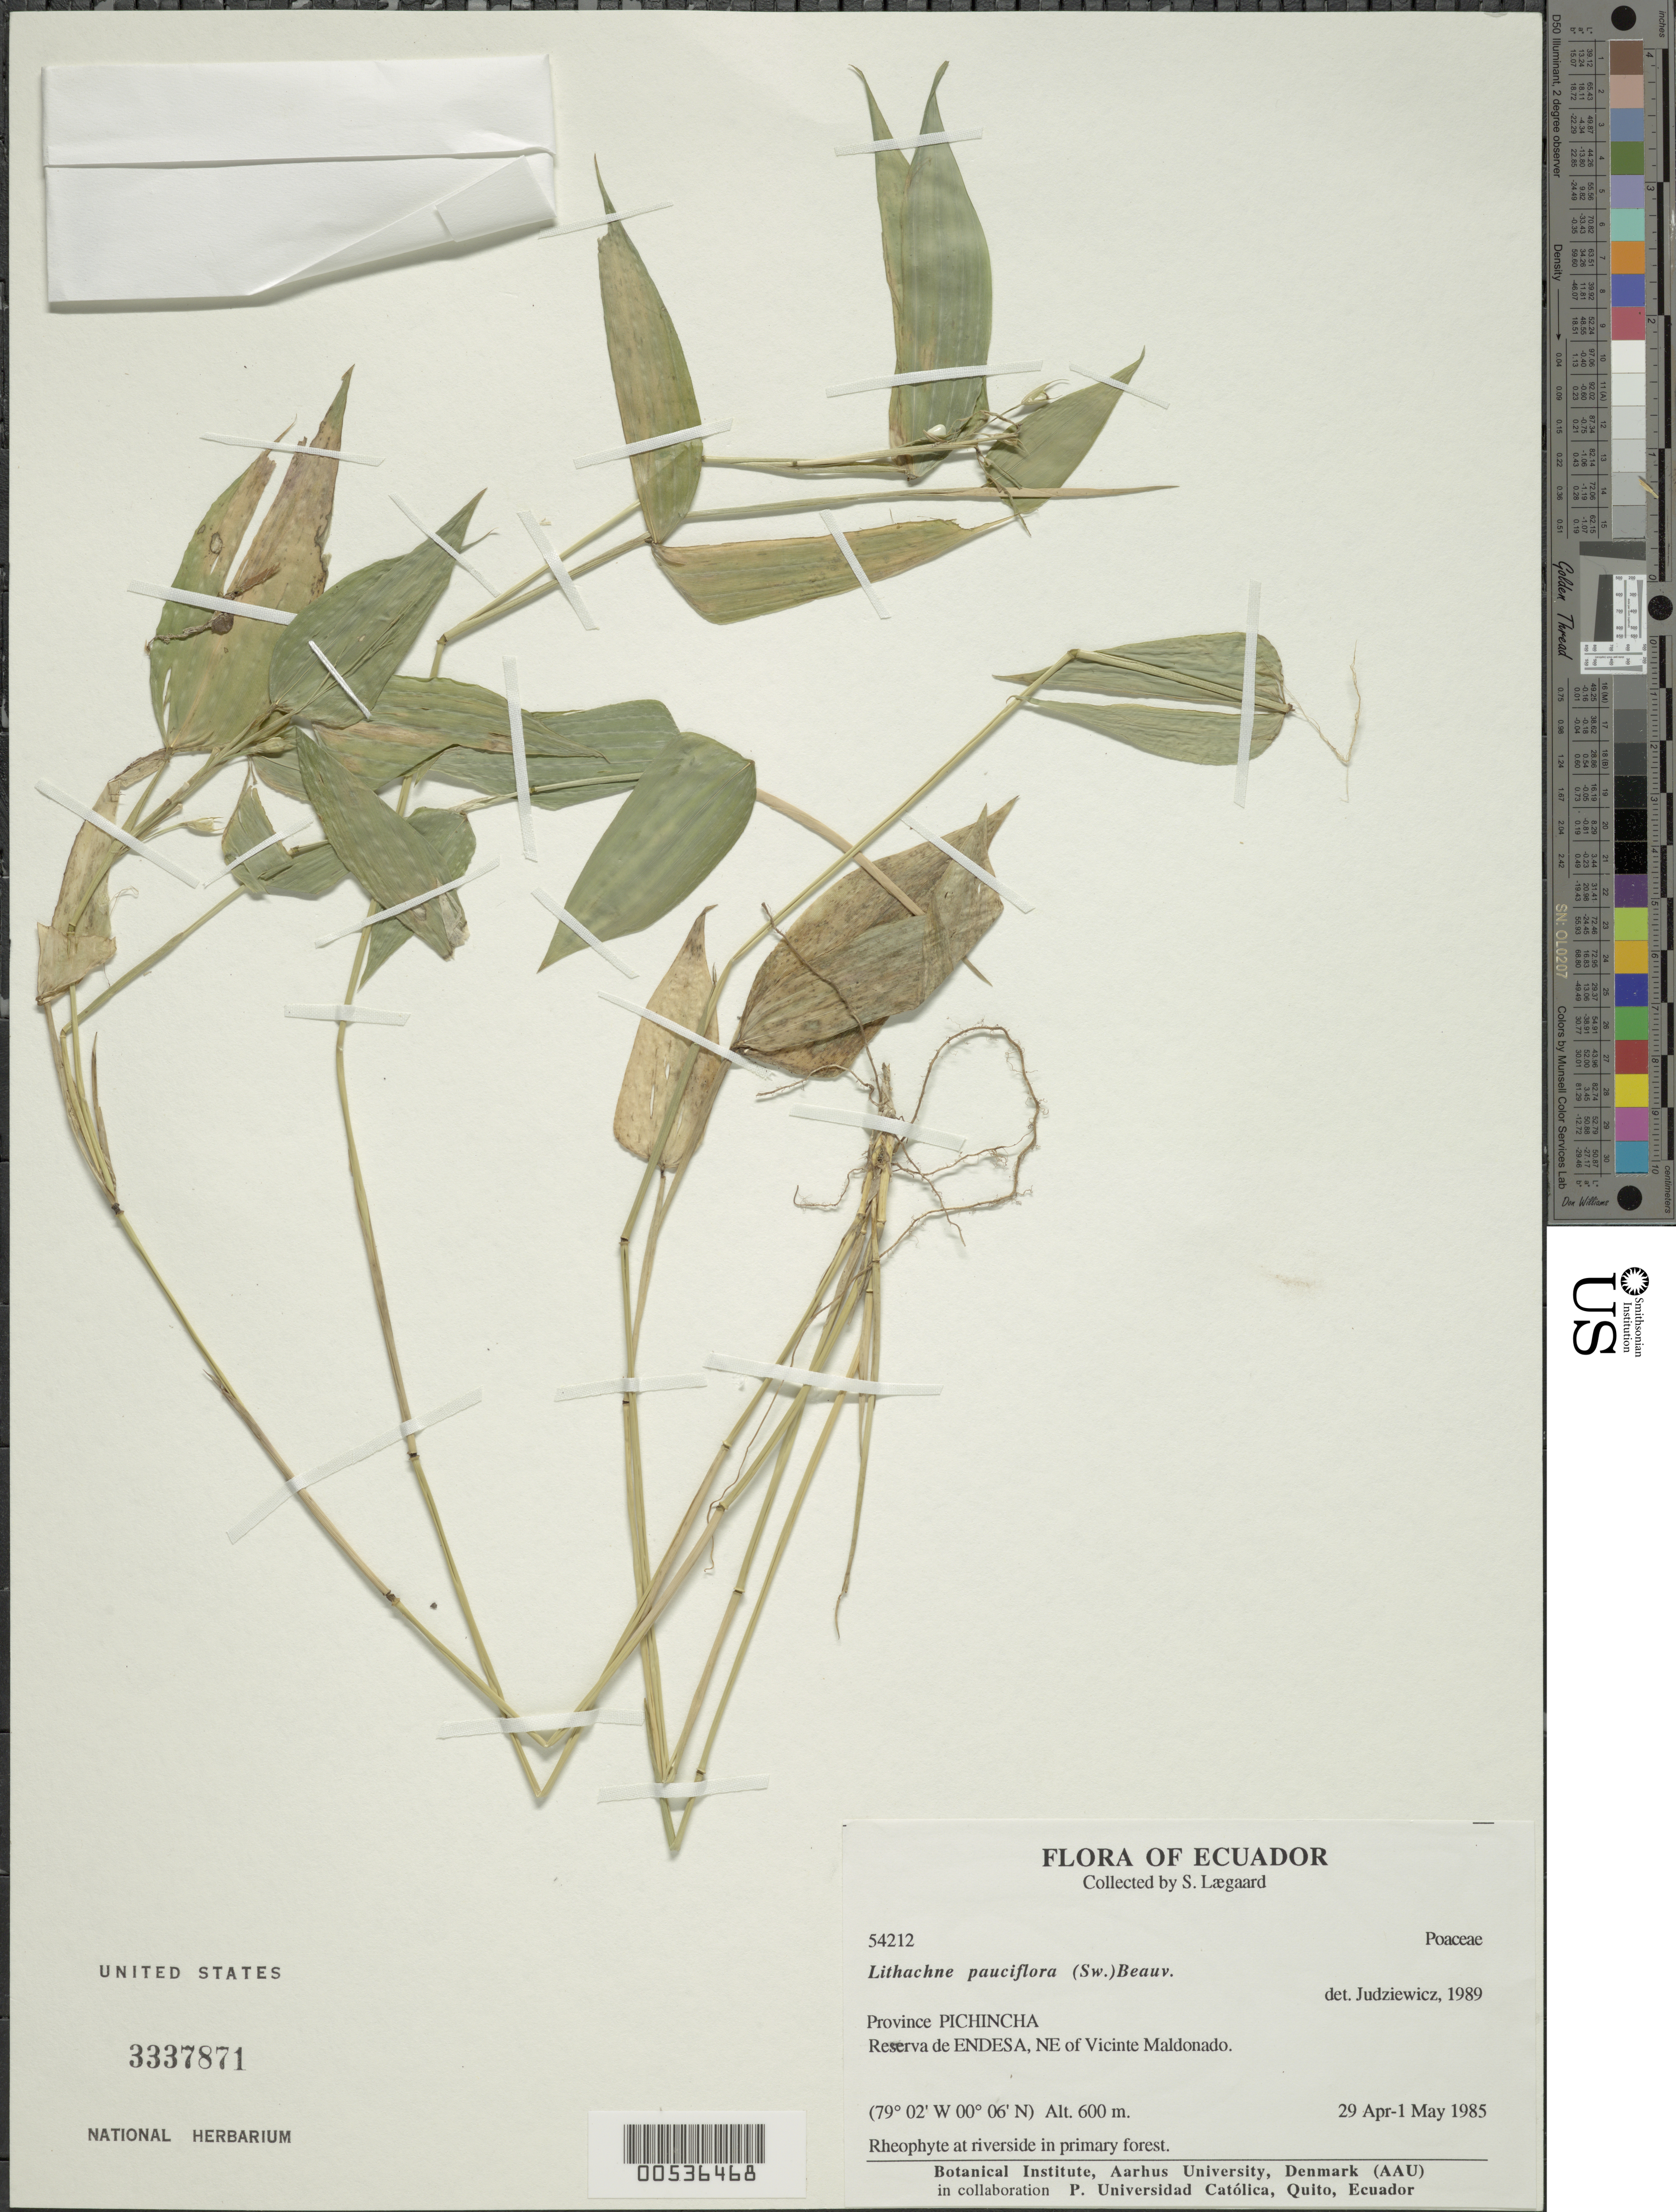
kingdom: Plantae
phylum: Tracheophyta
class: Liliopsida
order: Poales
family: Poaceae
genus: Lithachne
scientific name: Lithachne pauciflora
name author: (Sw.) P. Beauv.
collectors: S. Lægaard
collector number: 54212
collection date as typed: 29 Apr 1985 to 01 May 1985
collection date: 1985-04-29/1985-05-01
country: Ecuador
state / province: Pichincha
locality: NE of vicente Maldonado, endesa Reserve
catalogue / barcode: US 3337871